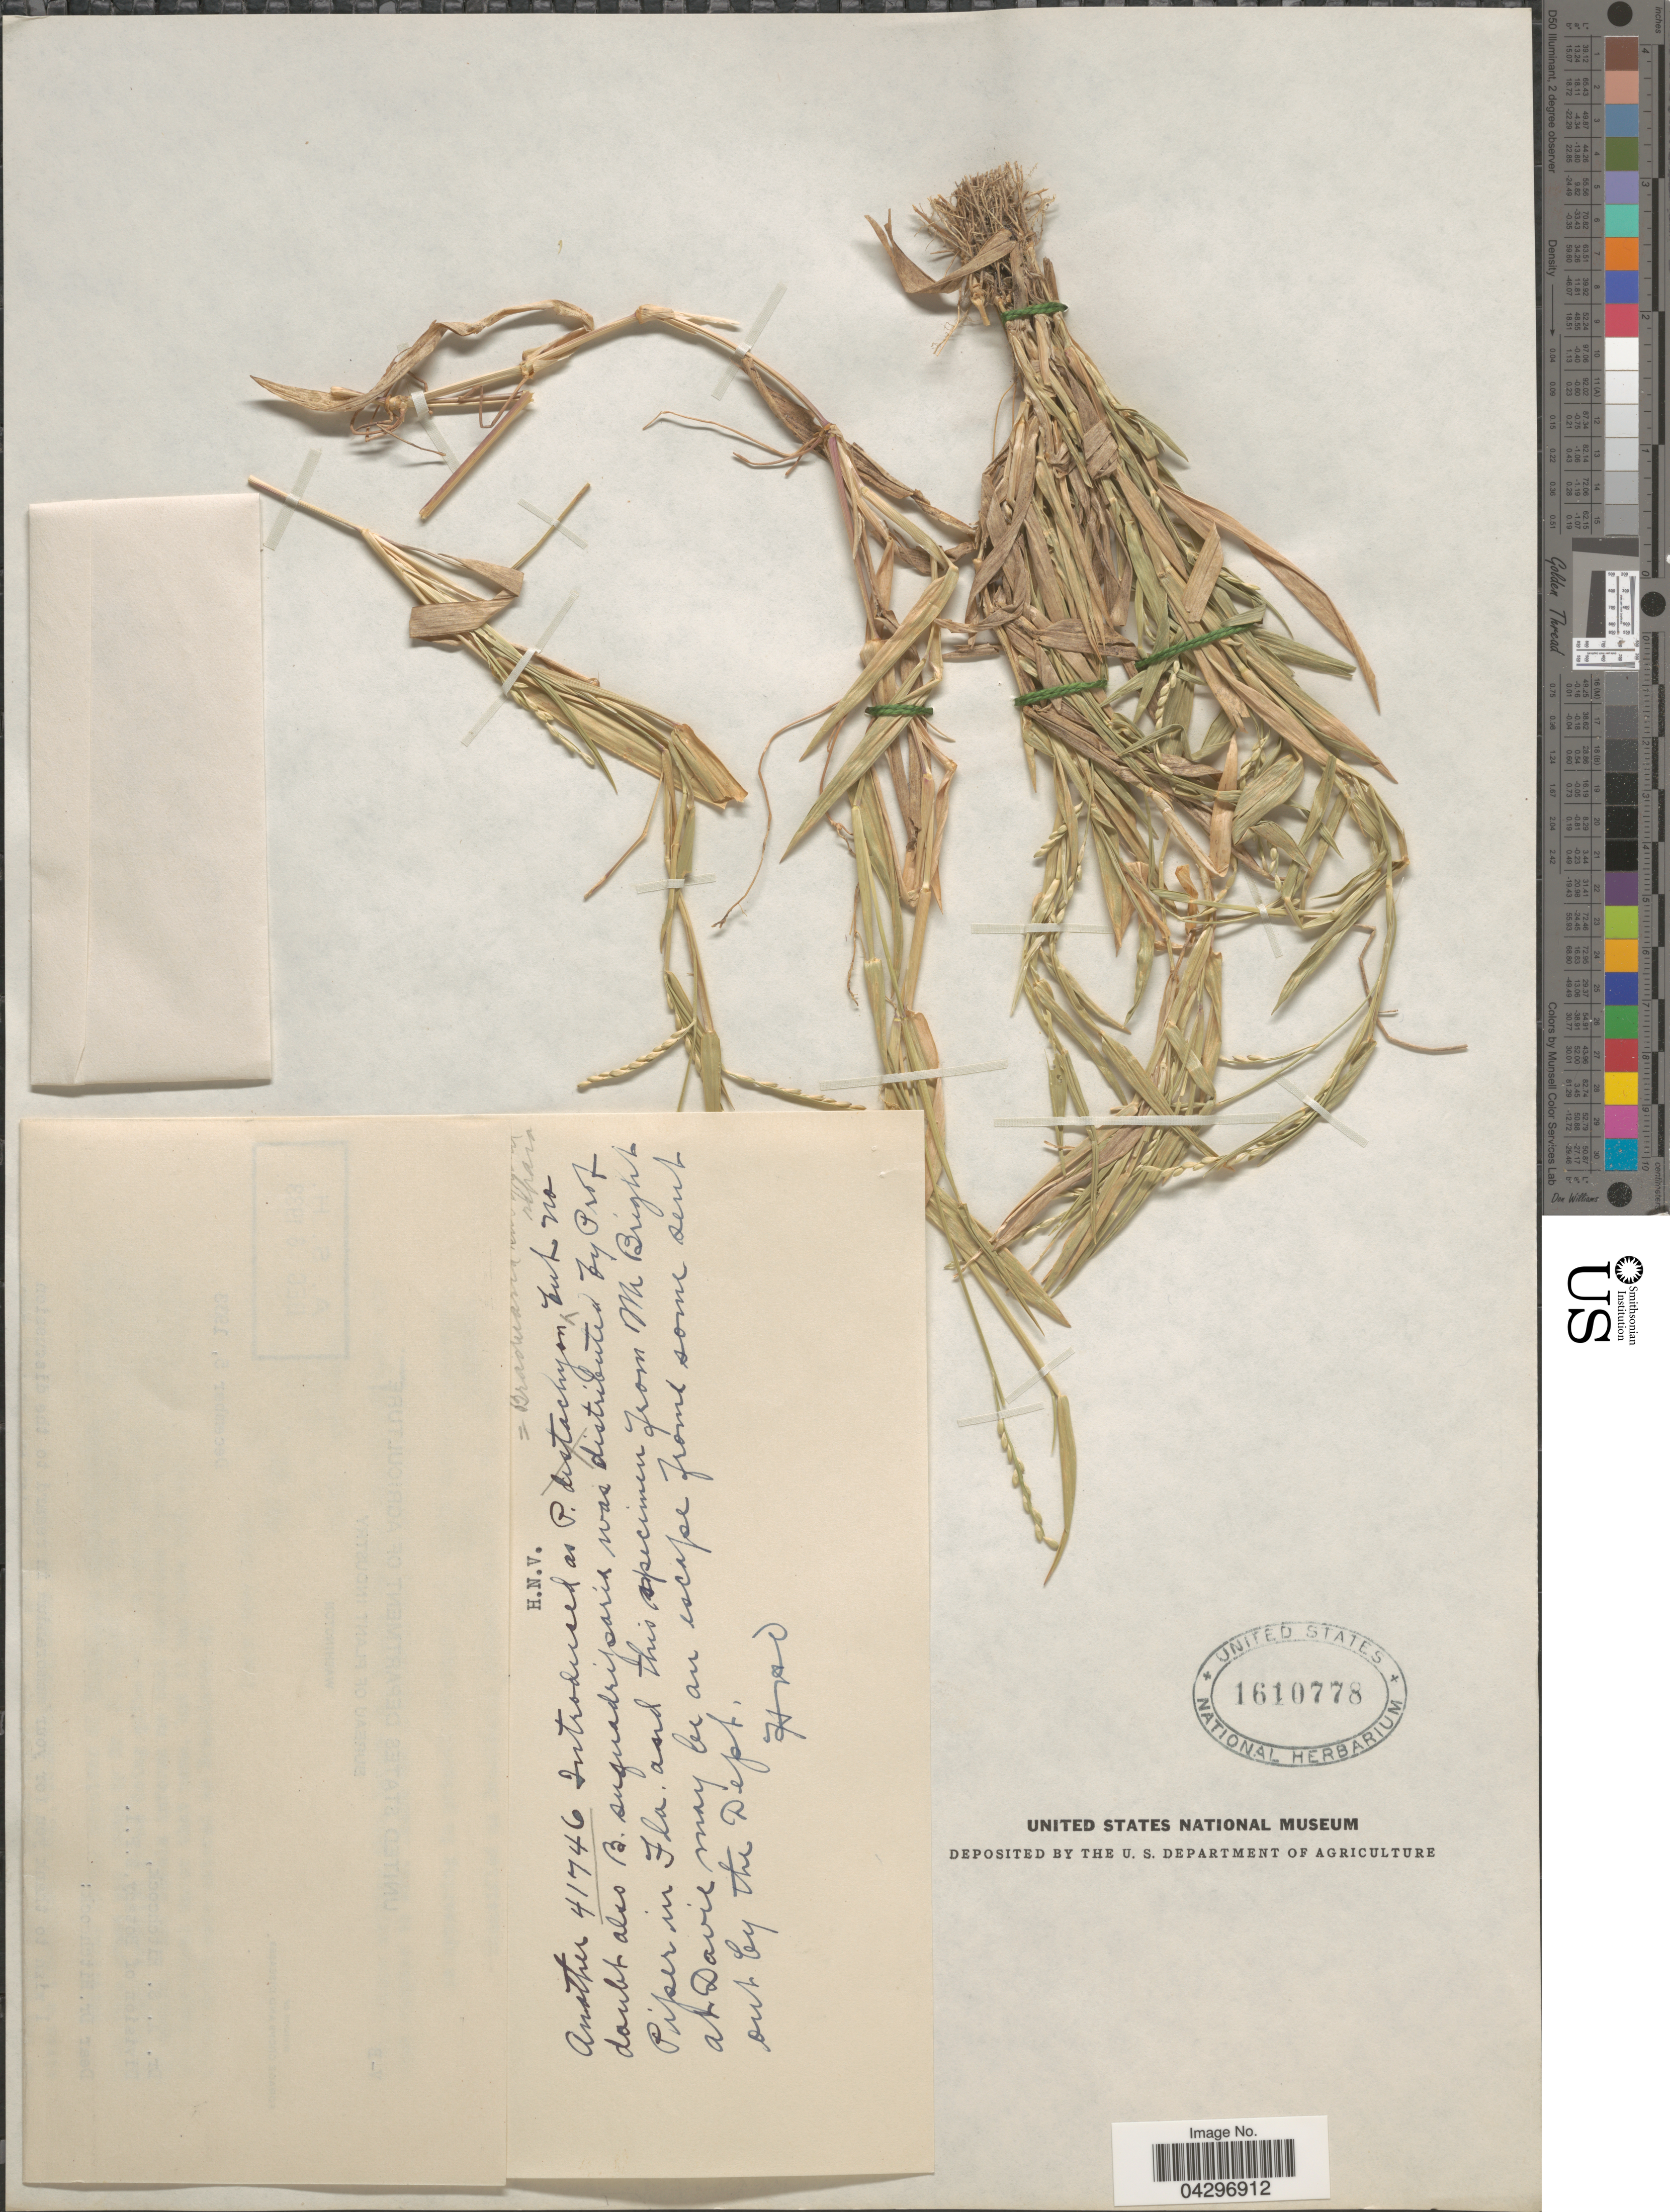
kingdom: Plantae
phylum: Tracheophyta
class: Liliopsida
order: Poales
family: Poaceae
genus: Urochloa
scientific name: Urochloa distachya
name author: (L.) T.Q. Nguyen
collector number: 41746?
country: United States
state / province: Florida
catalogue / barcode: US 1610778